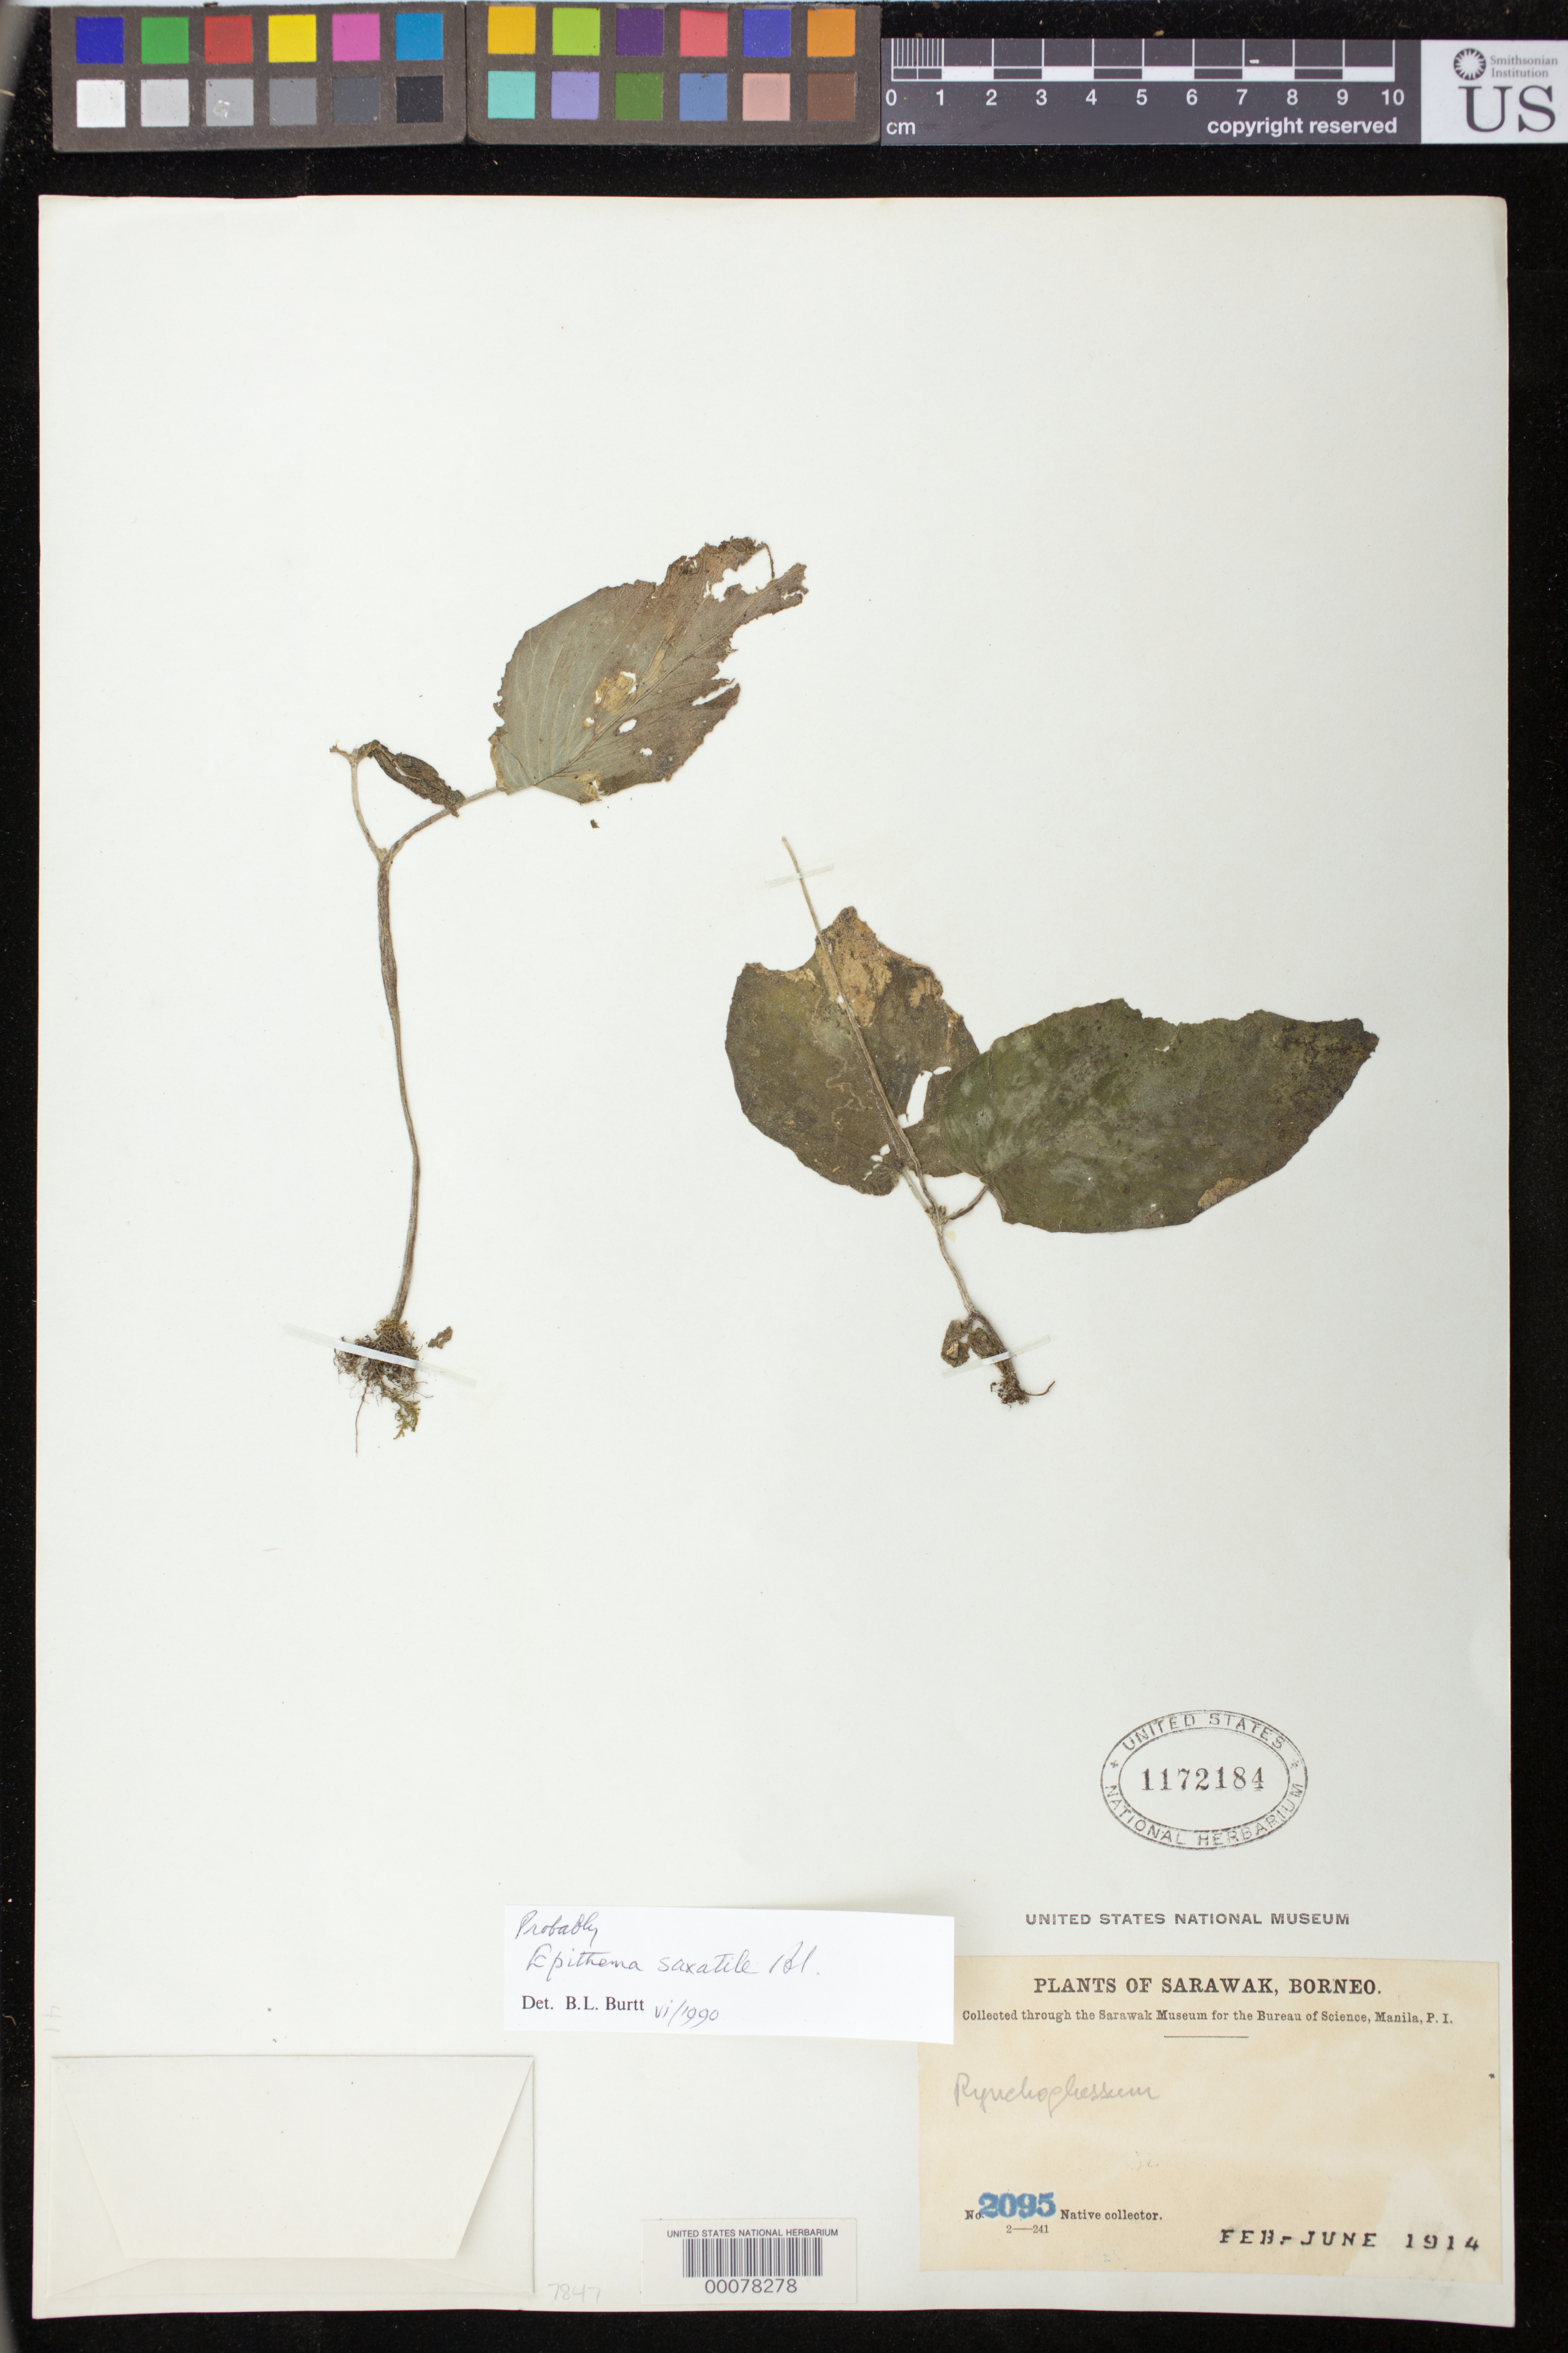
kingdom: Plantae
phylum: Tracheophyta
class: Magnoliopsida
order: Lamiales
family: Gesneriaceae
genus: Epithema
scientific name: Epithema saxatile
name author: Blume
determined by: Burtt, B. L.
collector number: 2095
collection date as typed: Feb-Jun 1914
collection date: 1914-02/1914-06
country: Malaysia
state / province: Sarawak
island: Borneo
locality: Sarawak,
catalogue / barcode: US 1172184